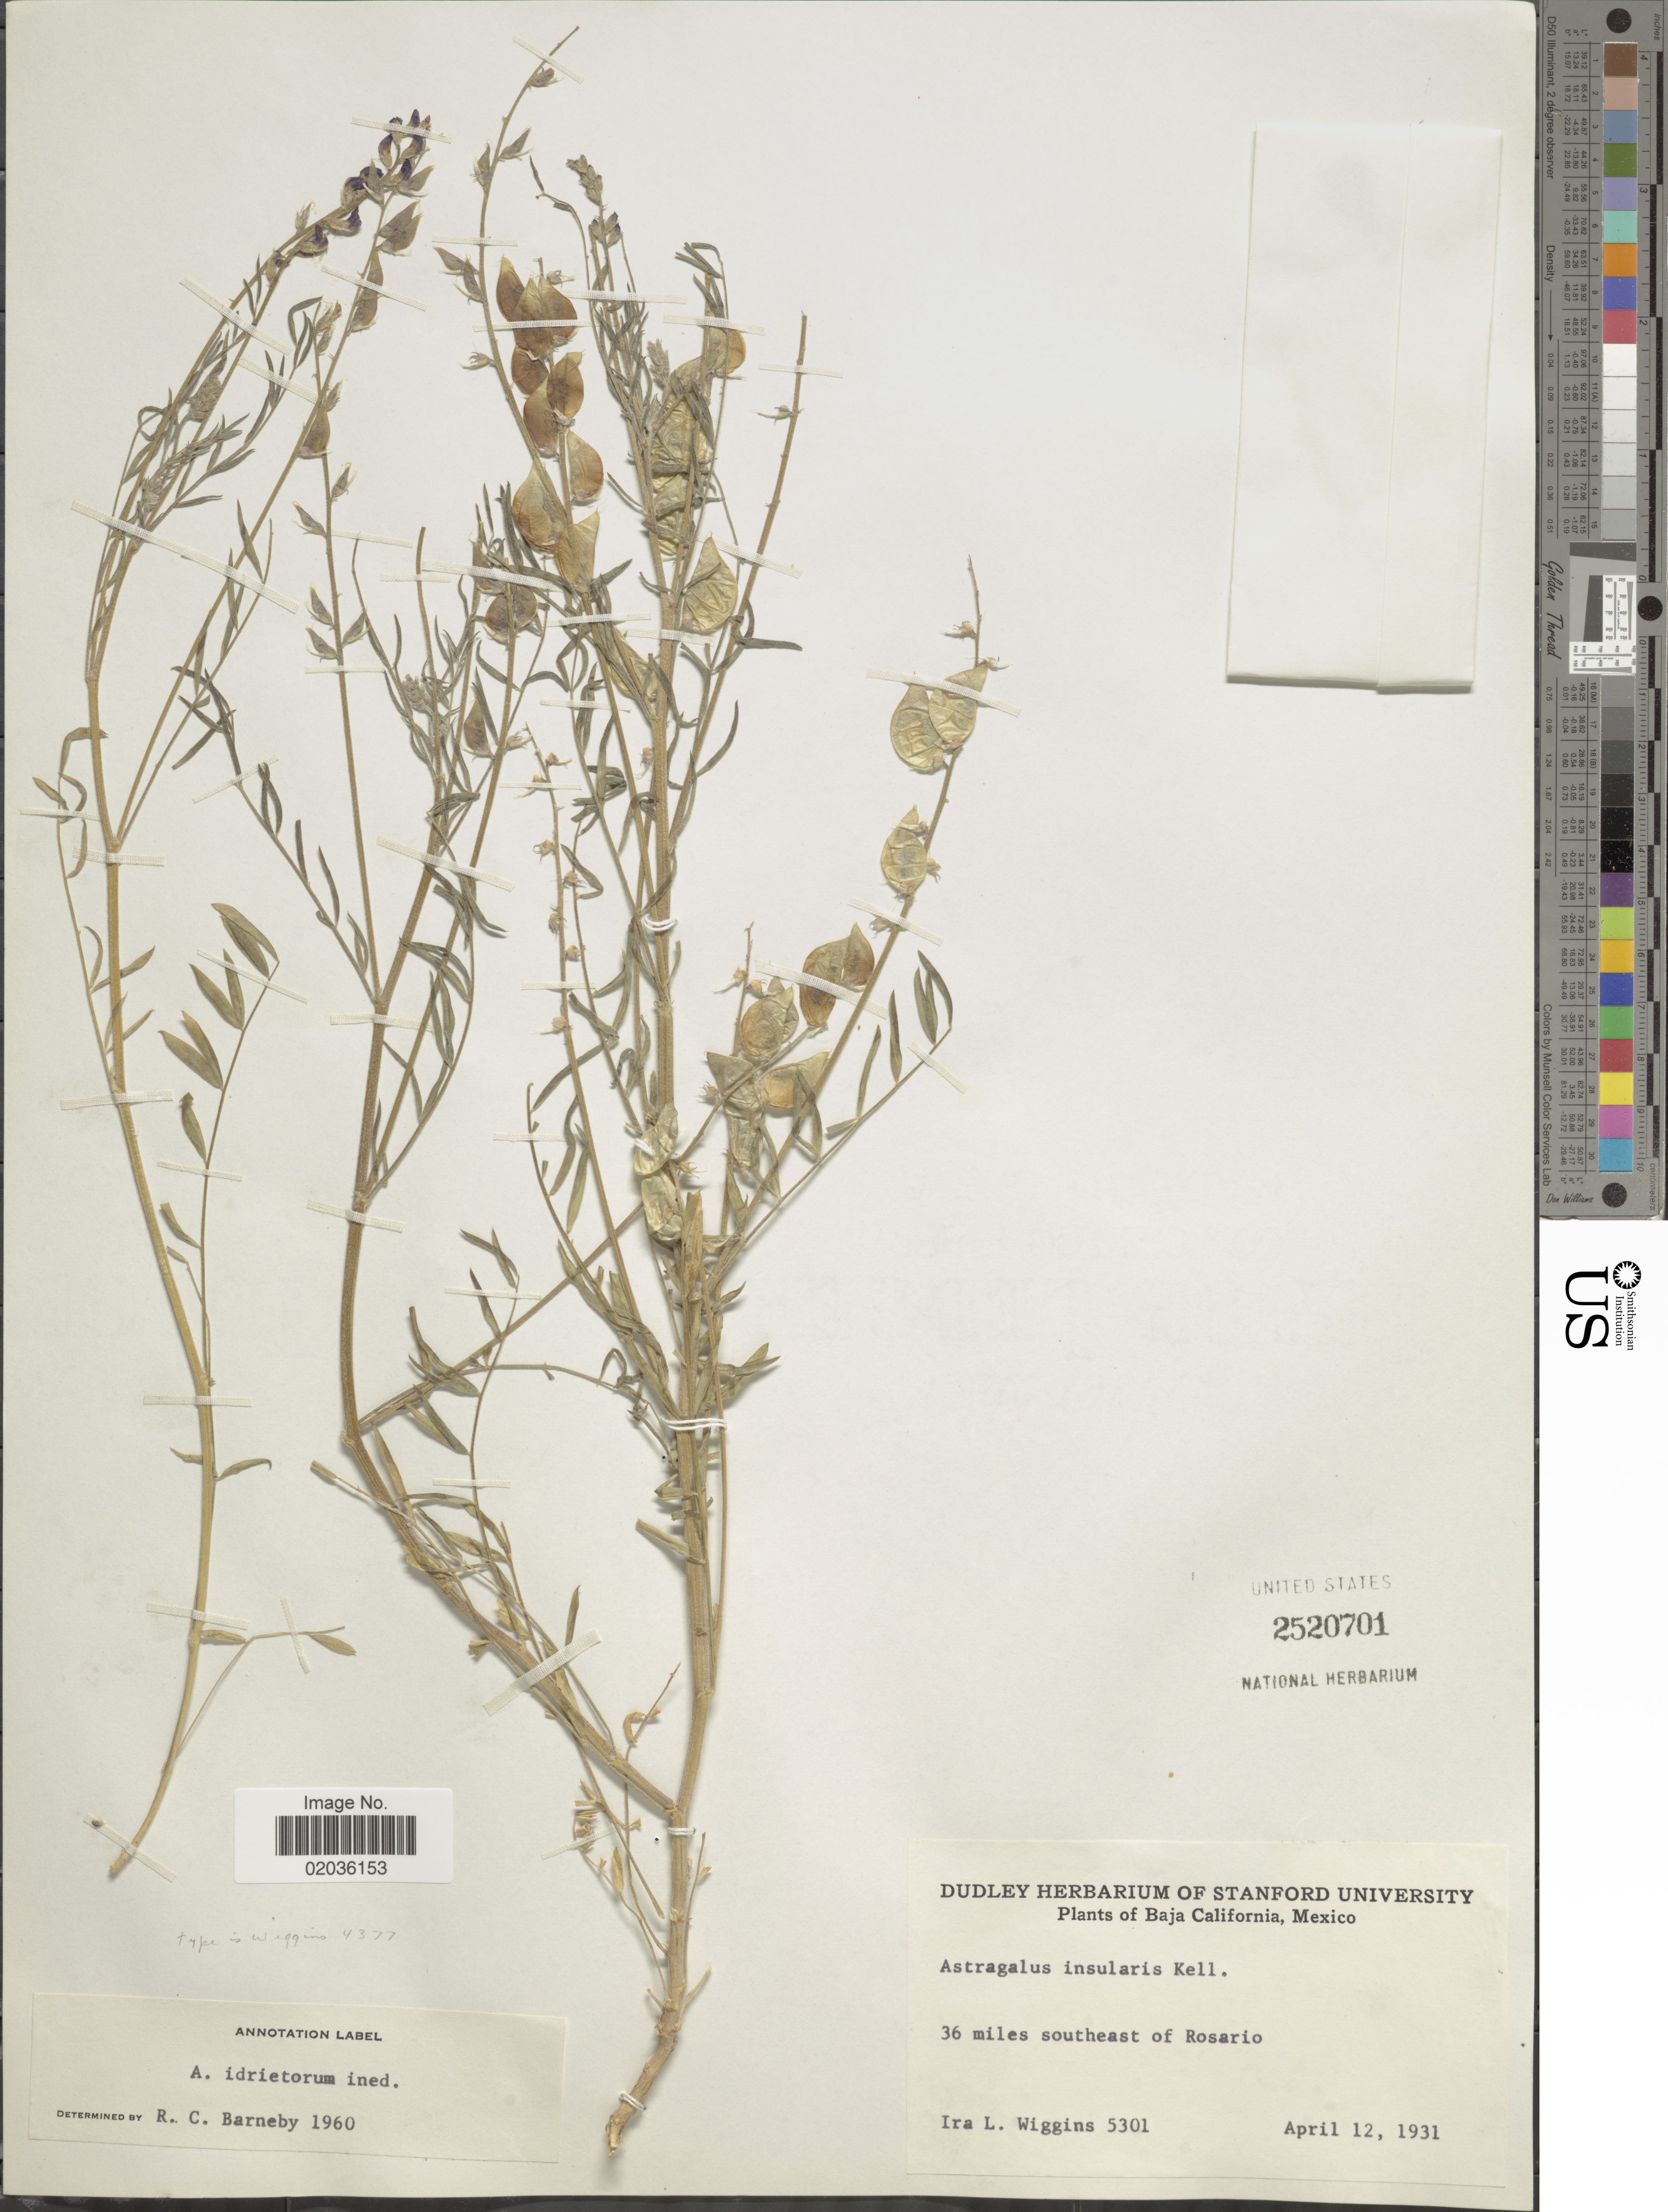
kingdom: Plantae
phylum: Tracheophyta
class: Magnoliopsida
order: Fabales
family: Fabaceae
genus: Astragalus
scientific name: Astragalus idrietorum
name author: Barneby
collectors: I. L. Wiggins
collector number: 5301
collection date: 1931-04-12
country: Mexico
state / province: Baja California Norte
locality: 36 miles southeast of Rosario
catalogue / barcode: US 2520701